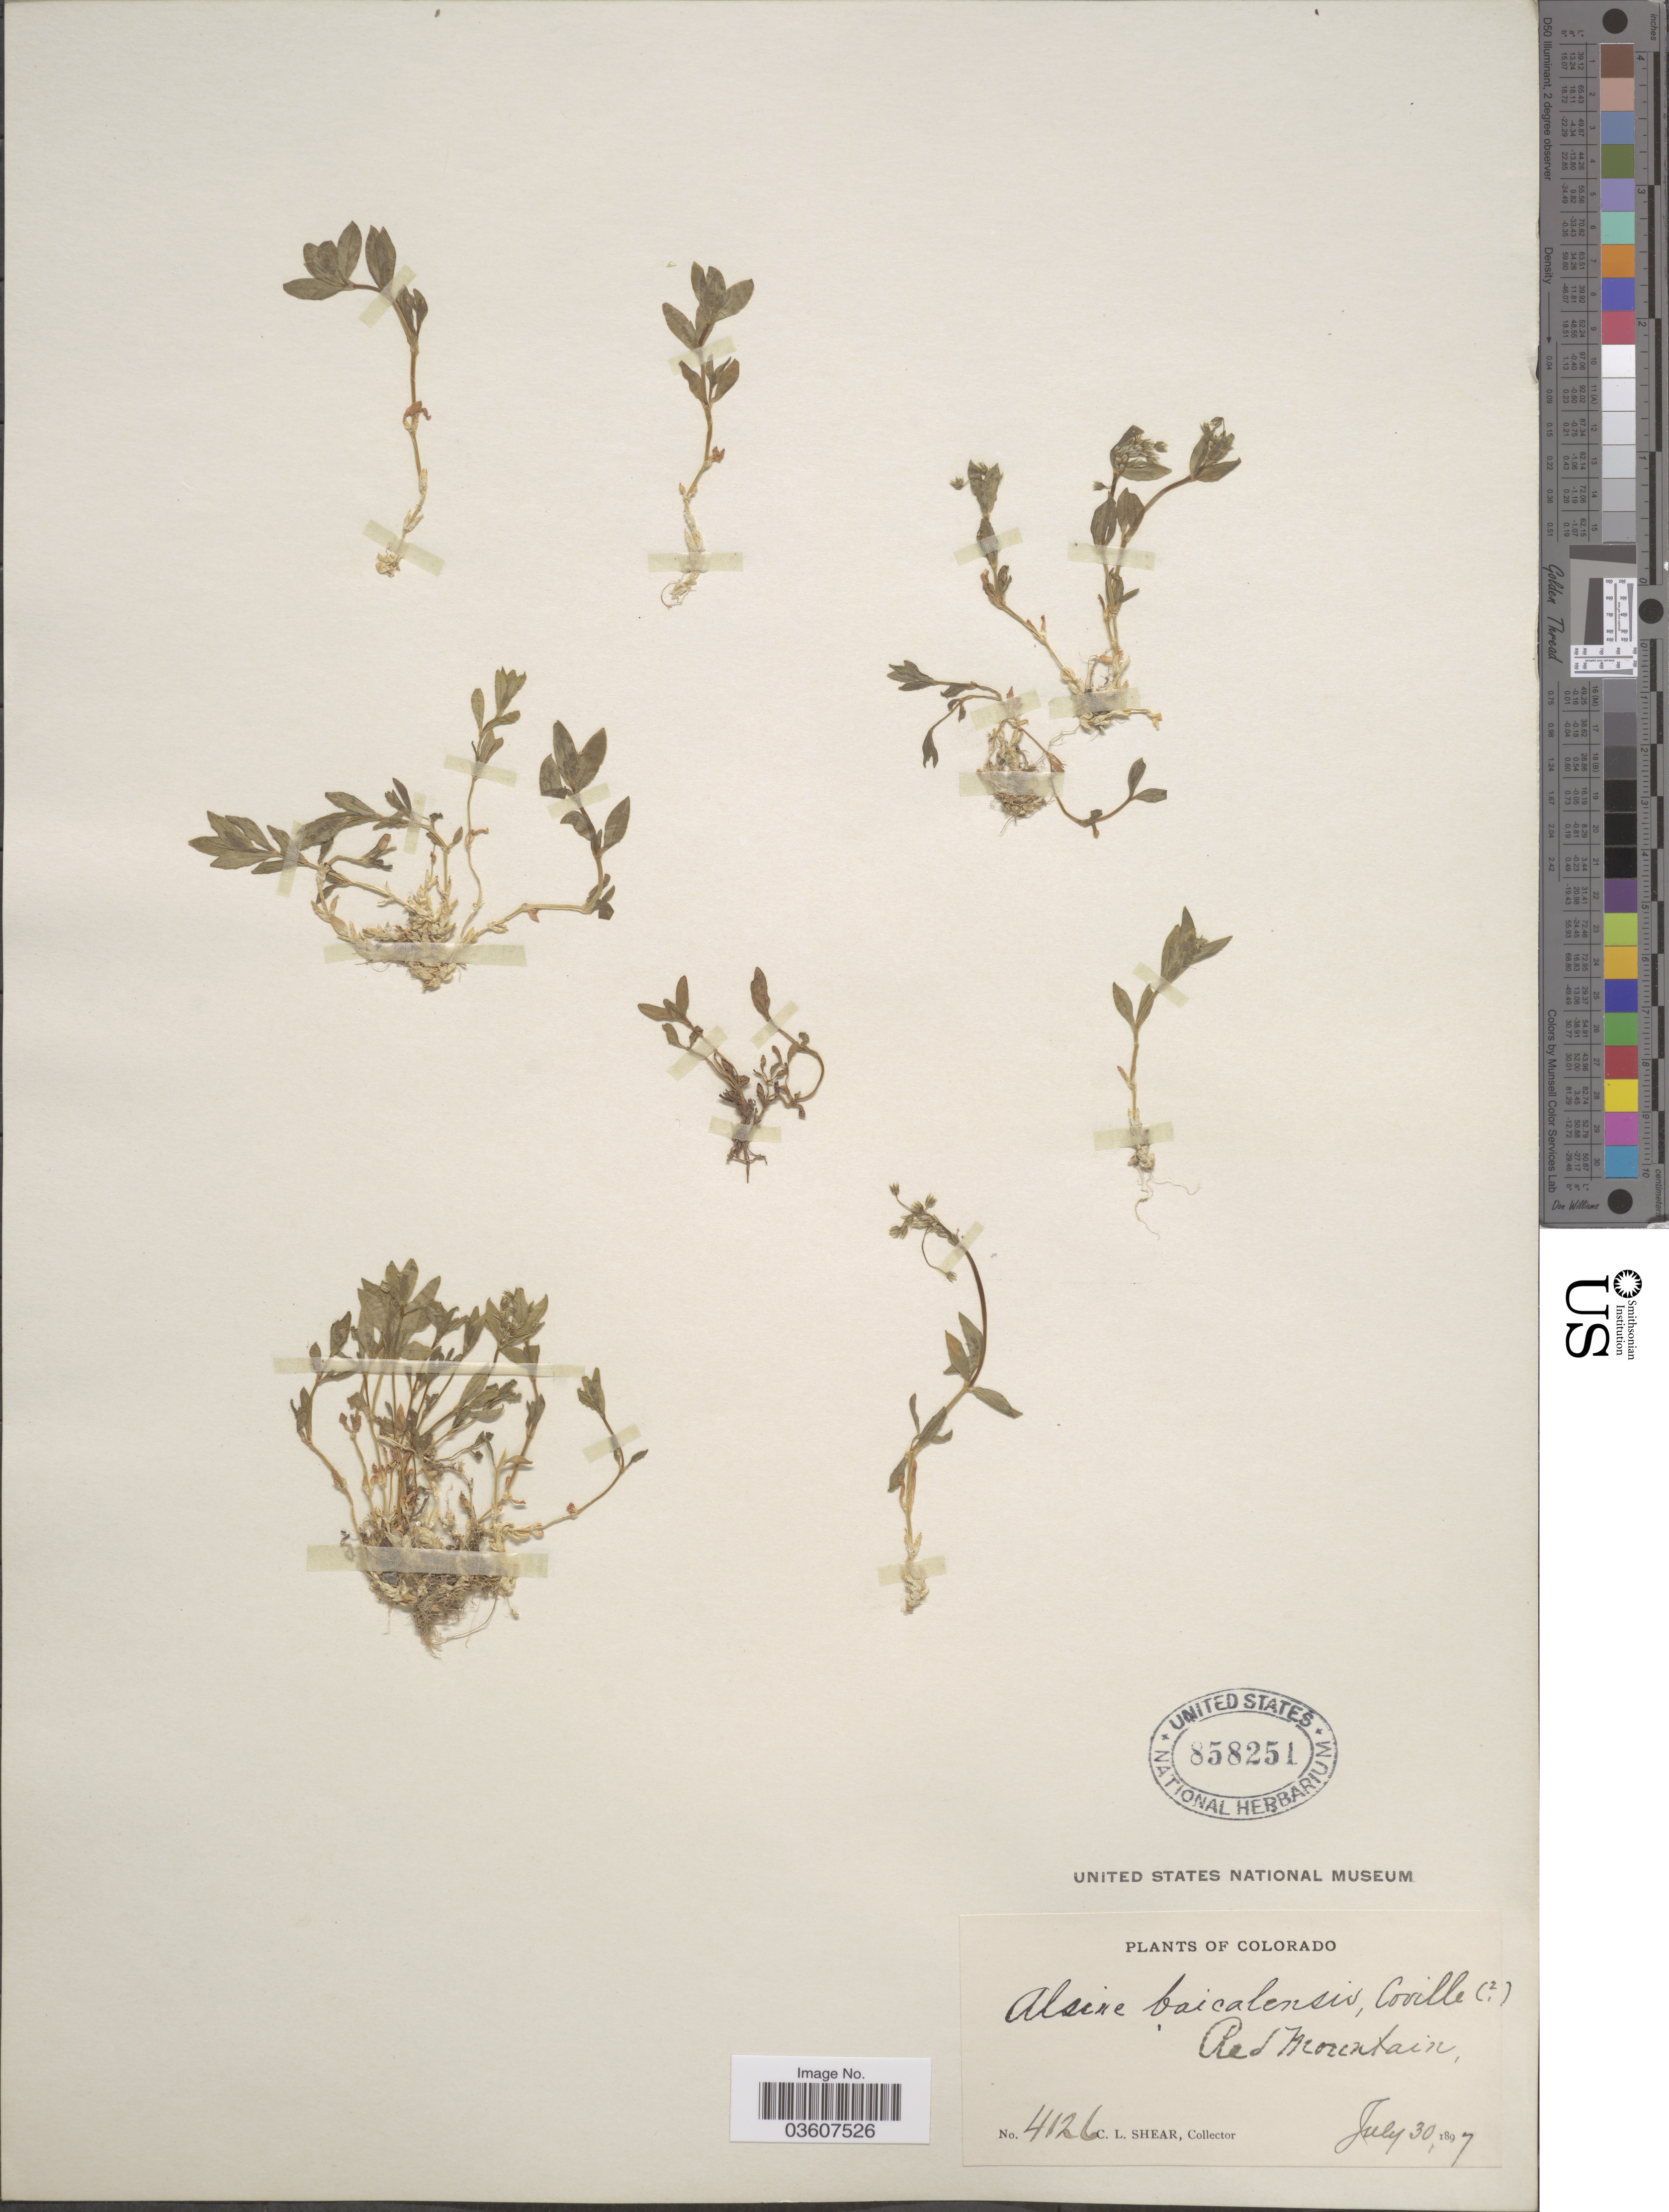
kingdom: Plantae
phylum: Tracheophyta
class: Magnoliopsida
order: Caryophyllales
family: Caryophyllaceae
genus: Stellaria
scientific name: Stellaria umbellata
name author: Turcz.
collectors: C. L. Shear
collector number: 4126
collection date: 1897-07-30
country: United States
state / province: Colorado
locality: Red Mountain.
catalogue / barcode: US 858251